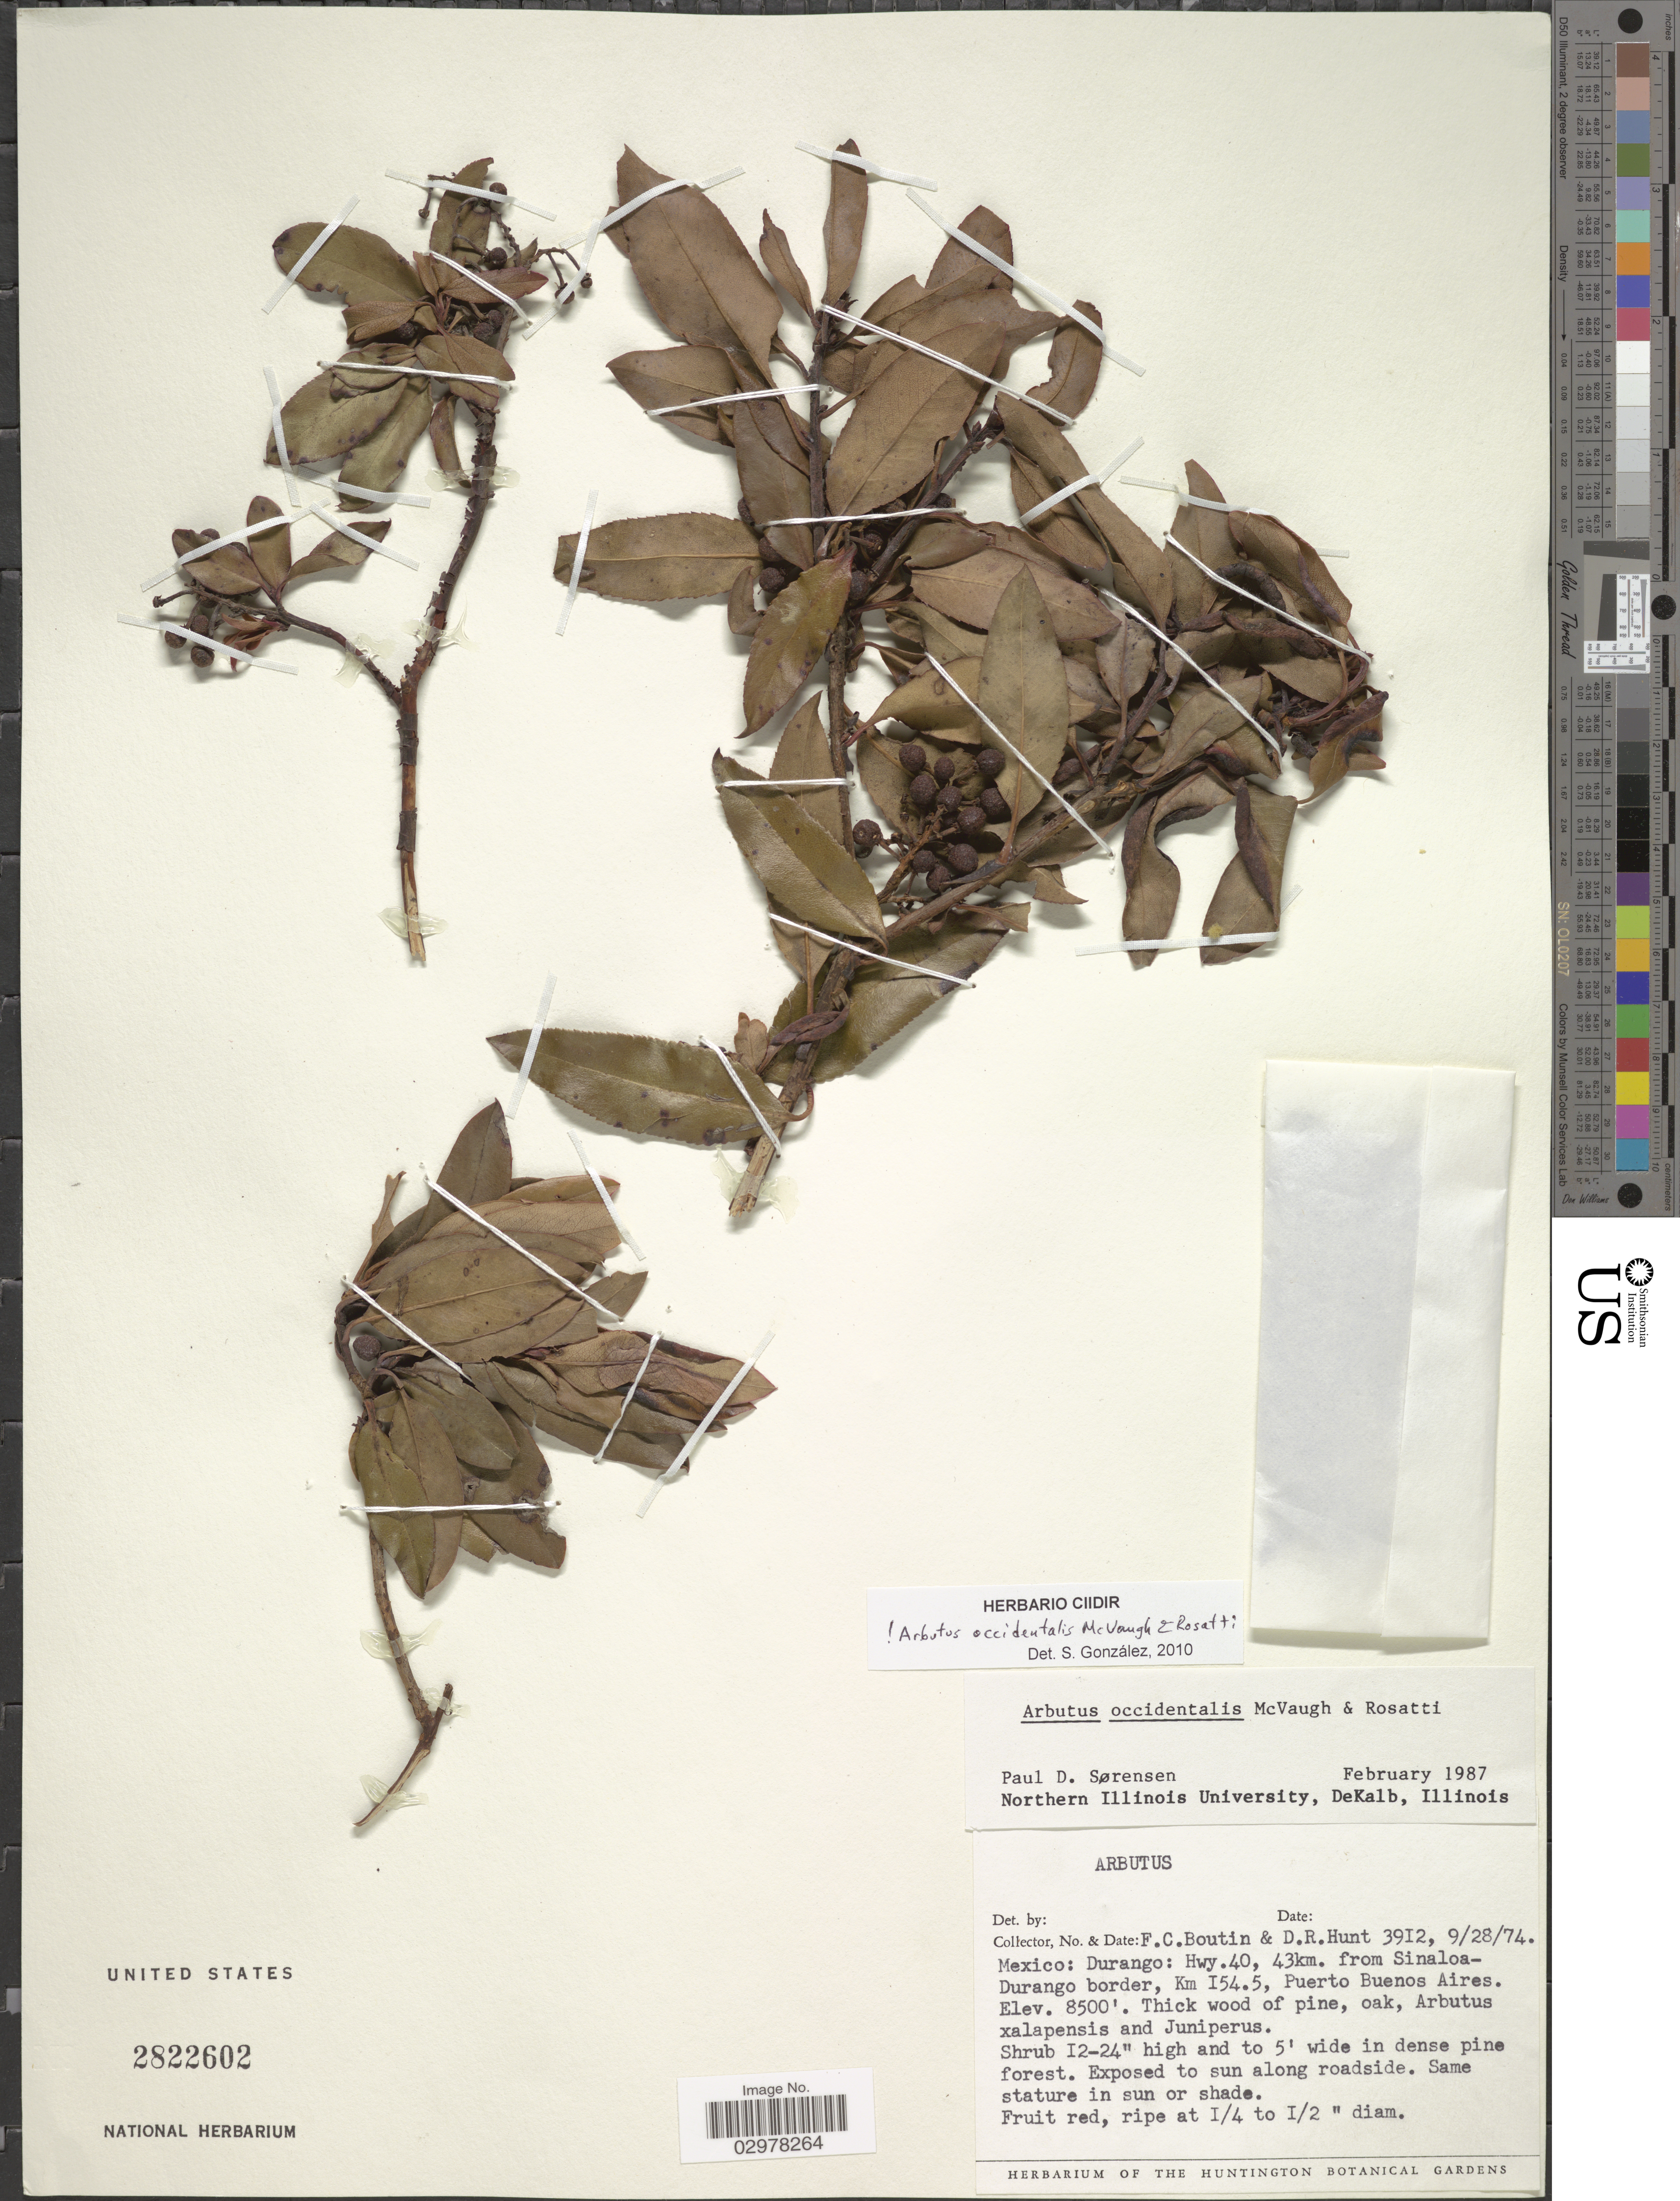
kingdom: Plantae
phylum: Tracheophyta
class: Magnoliopsida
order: Ericales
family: Ericaceae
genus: Arbutus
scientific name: Arbutus occidentalis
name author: McVaugh & Rosatti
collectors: F. Boutin & D. Hunt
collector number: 3912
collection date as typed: Transcribed d/m/y: 28/9/74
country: Mexico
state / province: Durango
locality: Hwy. 40, 43km.from Sinaloa-Durango border, Km 154.5, Puerto Buenos Aires.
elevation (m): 2591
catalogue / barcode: US 2822602